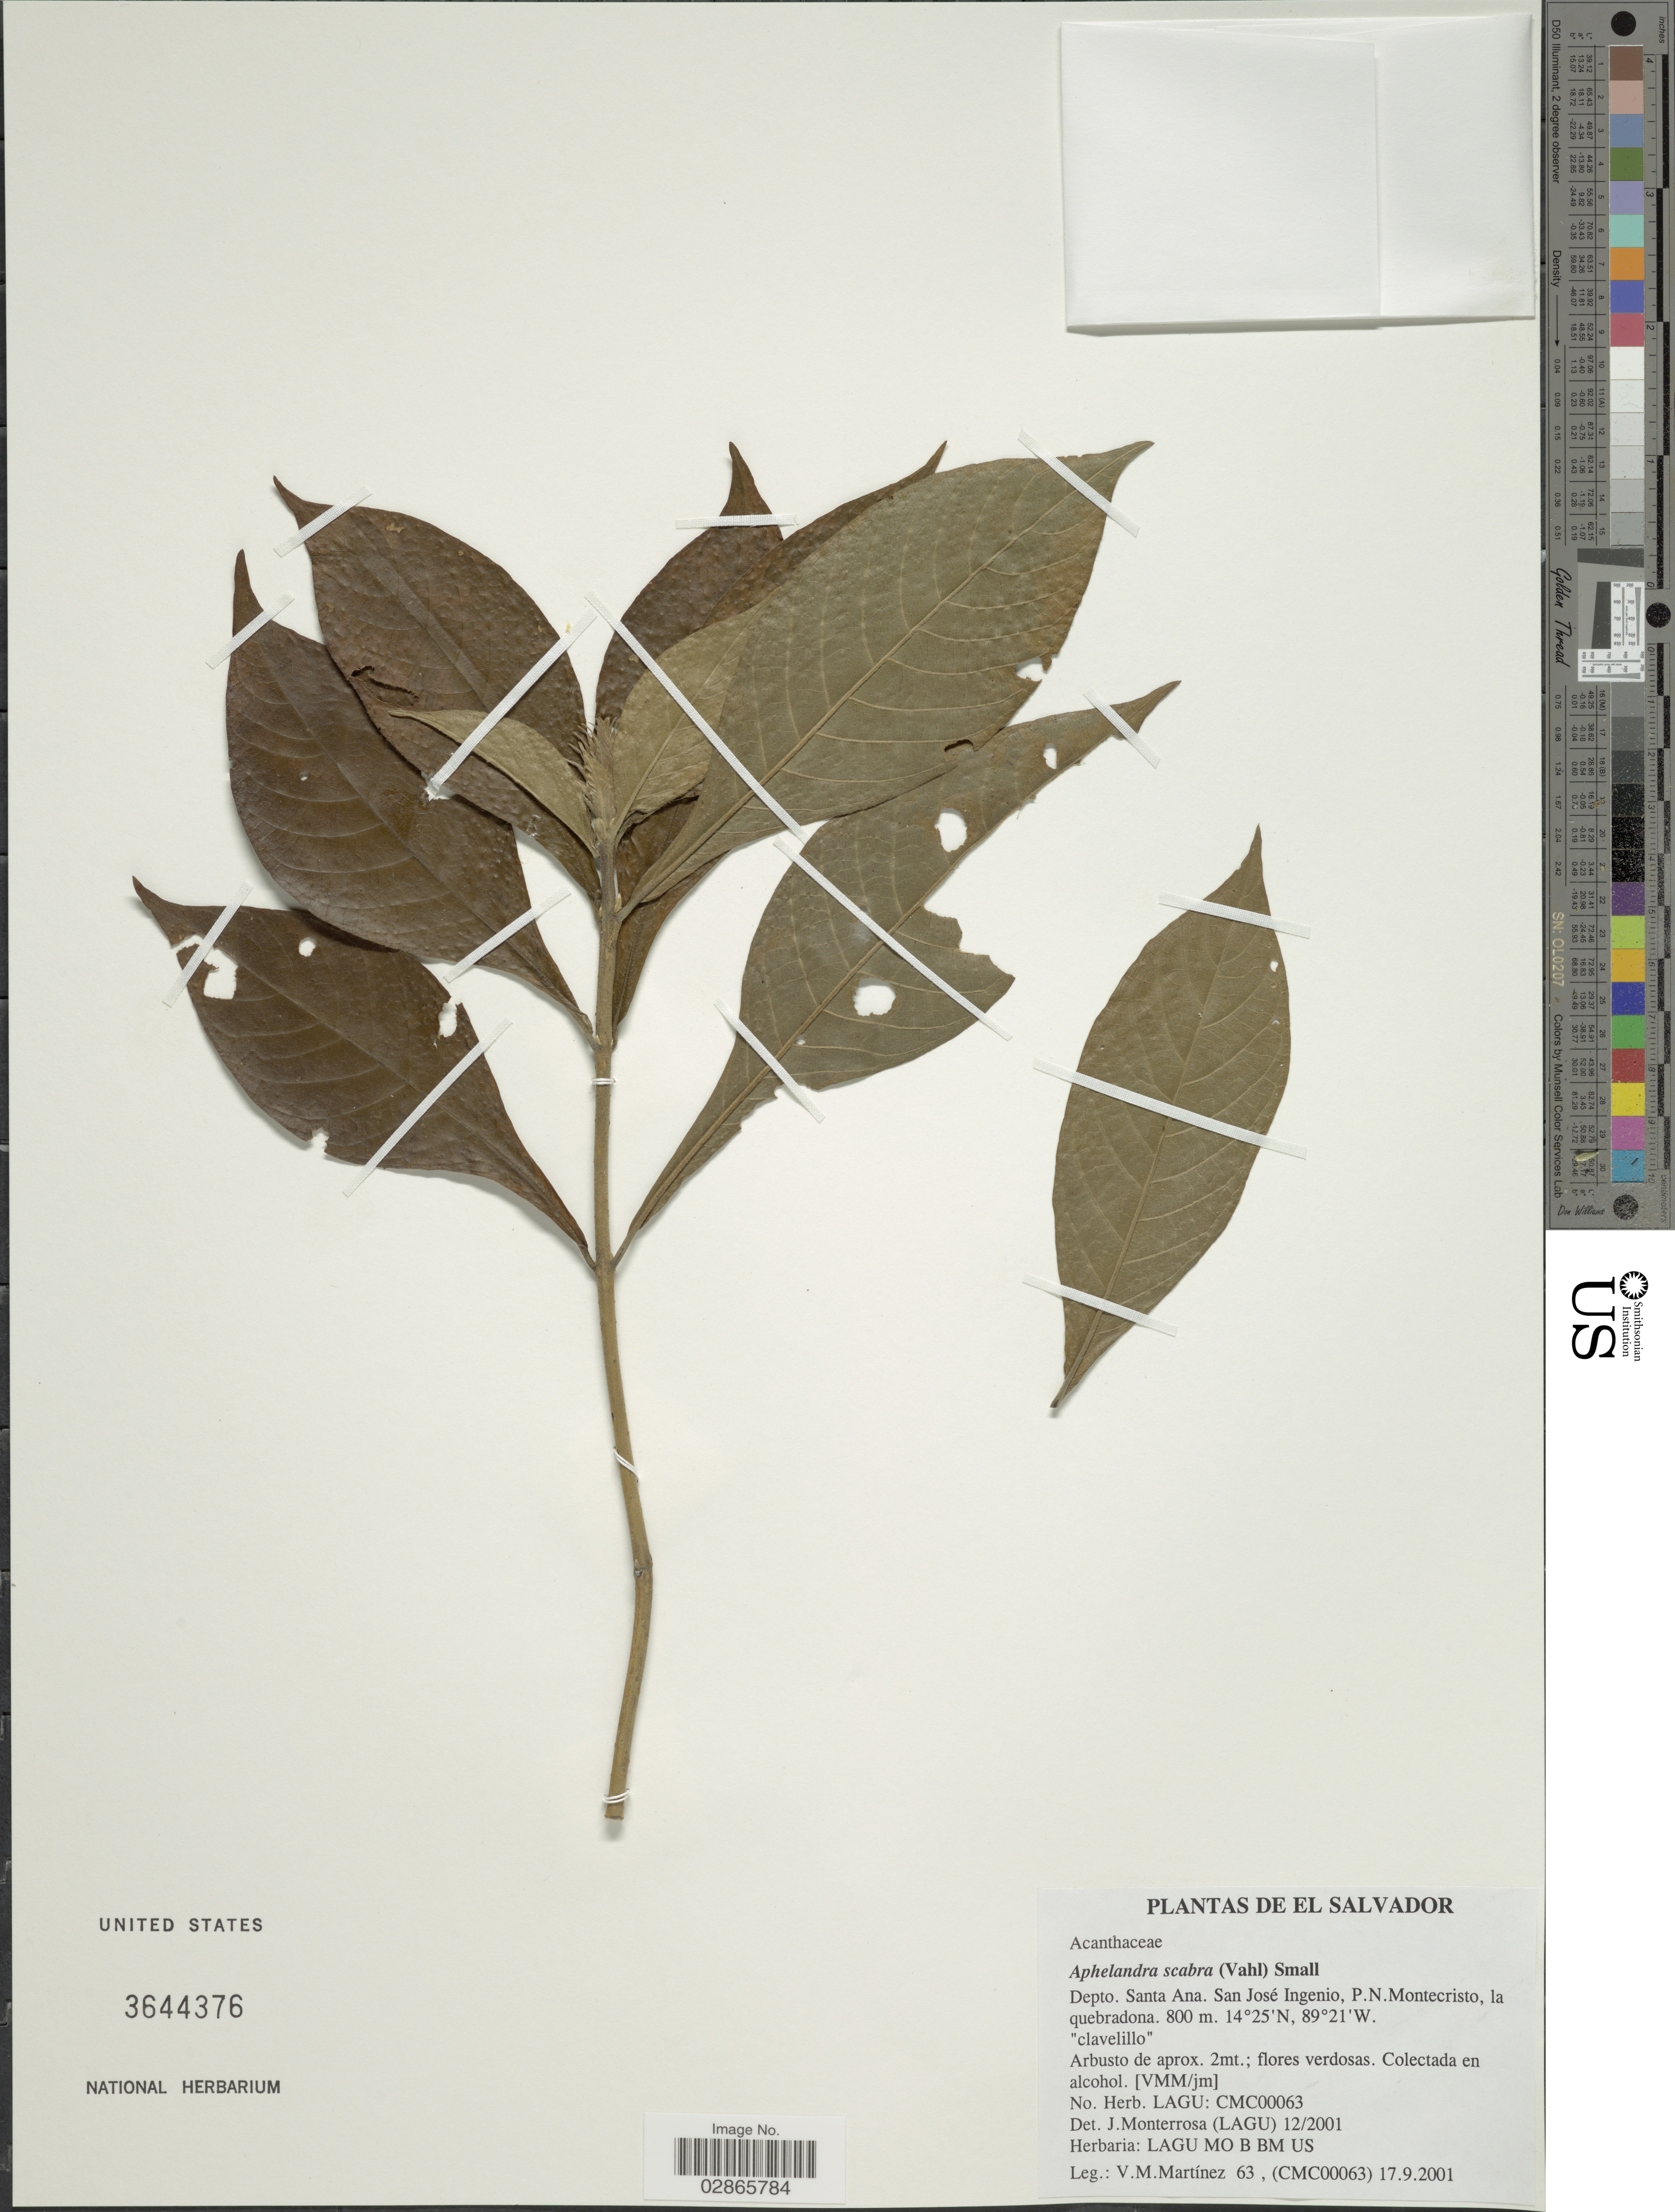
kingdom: Plantae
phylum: Tracheophyta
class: Magnoliopsida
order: Lamiales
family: Acanthaceae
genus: Aphelandra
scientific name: Aphelandra deppeana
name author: Schltdl. & Cham.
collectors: V. M. Martínez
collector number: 63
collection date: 2001-09-17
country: El Salvador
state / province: Santa Ana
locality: San José Ingenio, P.N. Montecristo, la quebradona.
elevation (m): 800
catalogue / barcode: US 3644376